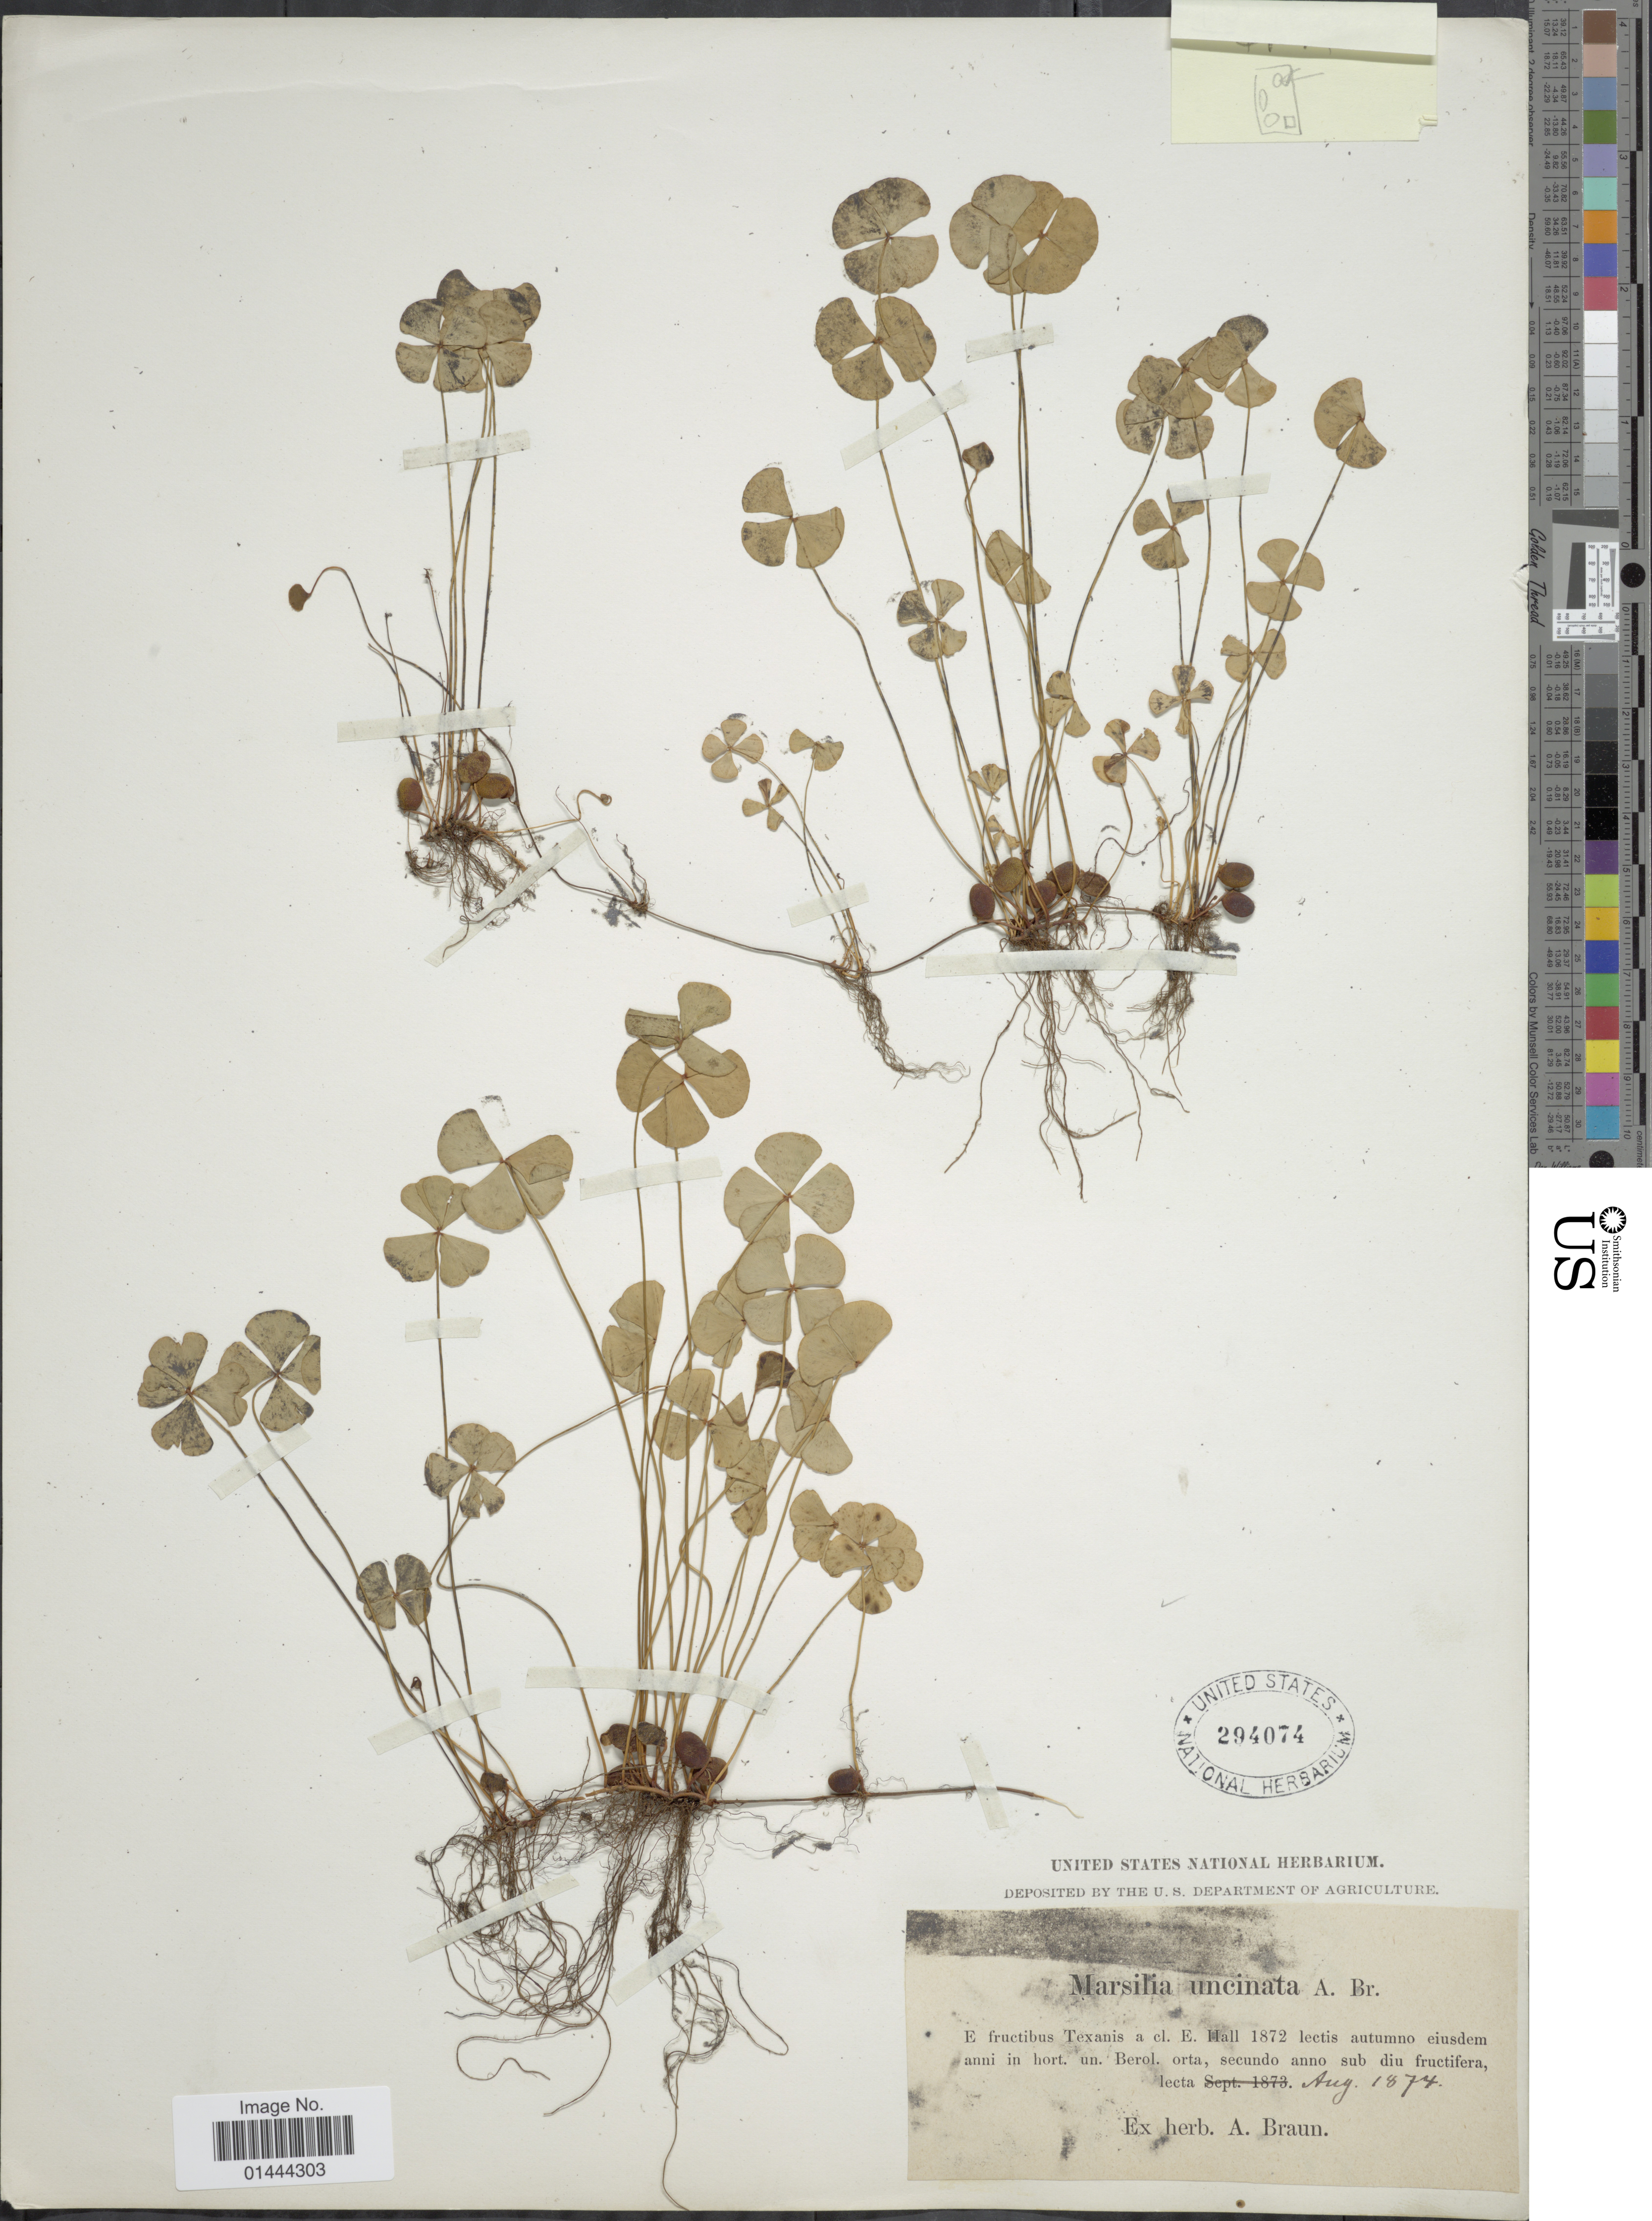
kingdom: Plantae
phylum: Tracheophyta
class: Polypodiopsida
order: Salviniales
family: Marsileaceae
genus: Marsilea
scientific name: Marsilea vestita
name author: Hook. & Grev.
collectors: ex herb. A. Braun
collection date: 1874-08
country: United States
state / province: Texas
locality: In hort. un Berol. orta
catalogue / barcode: US 294074